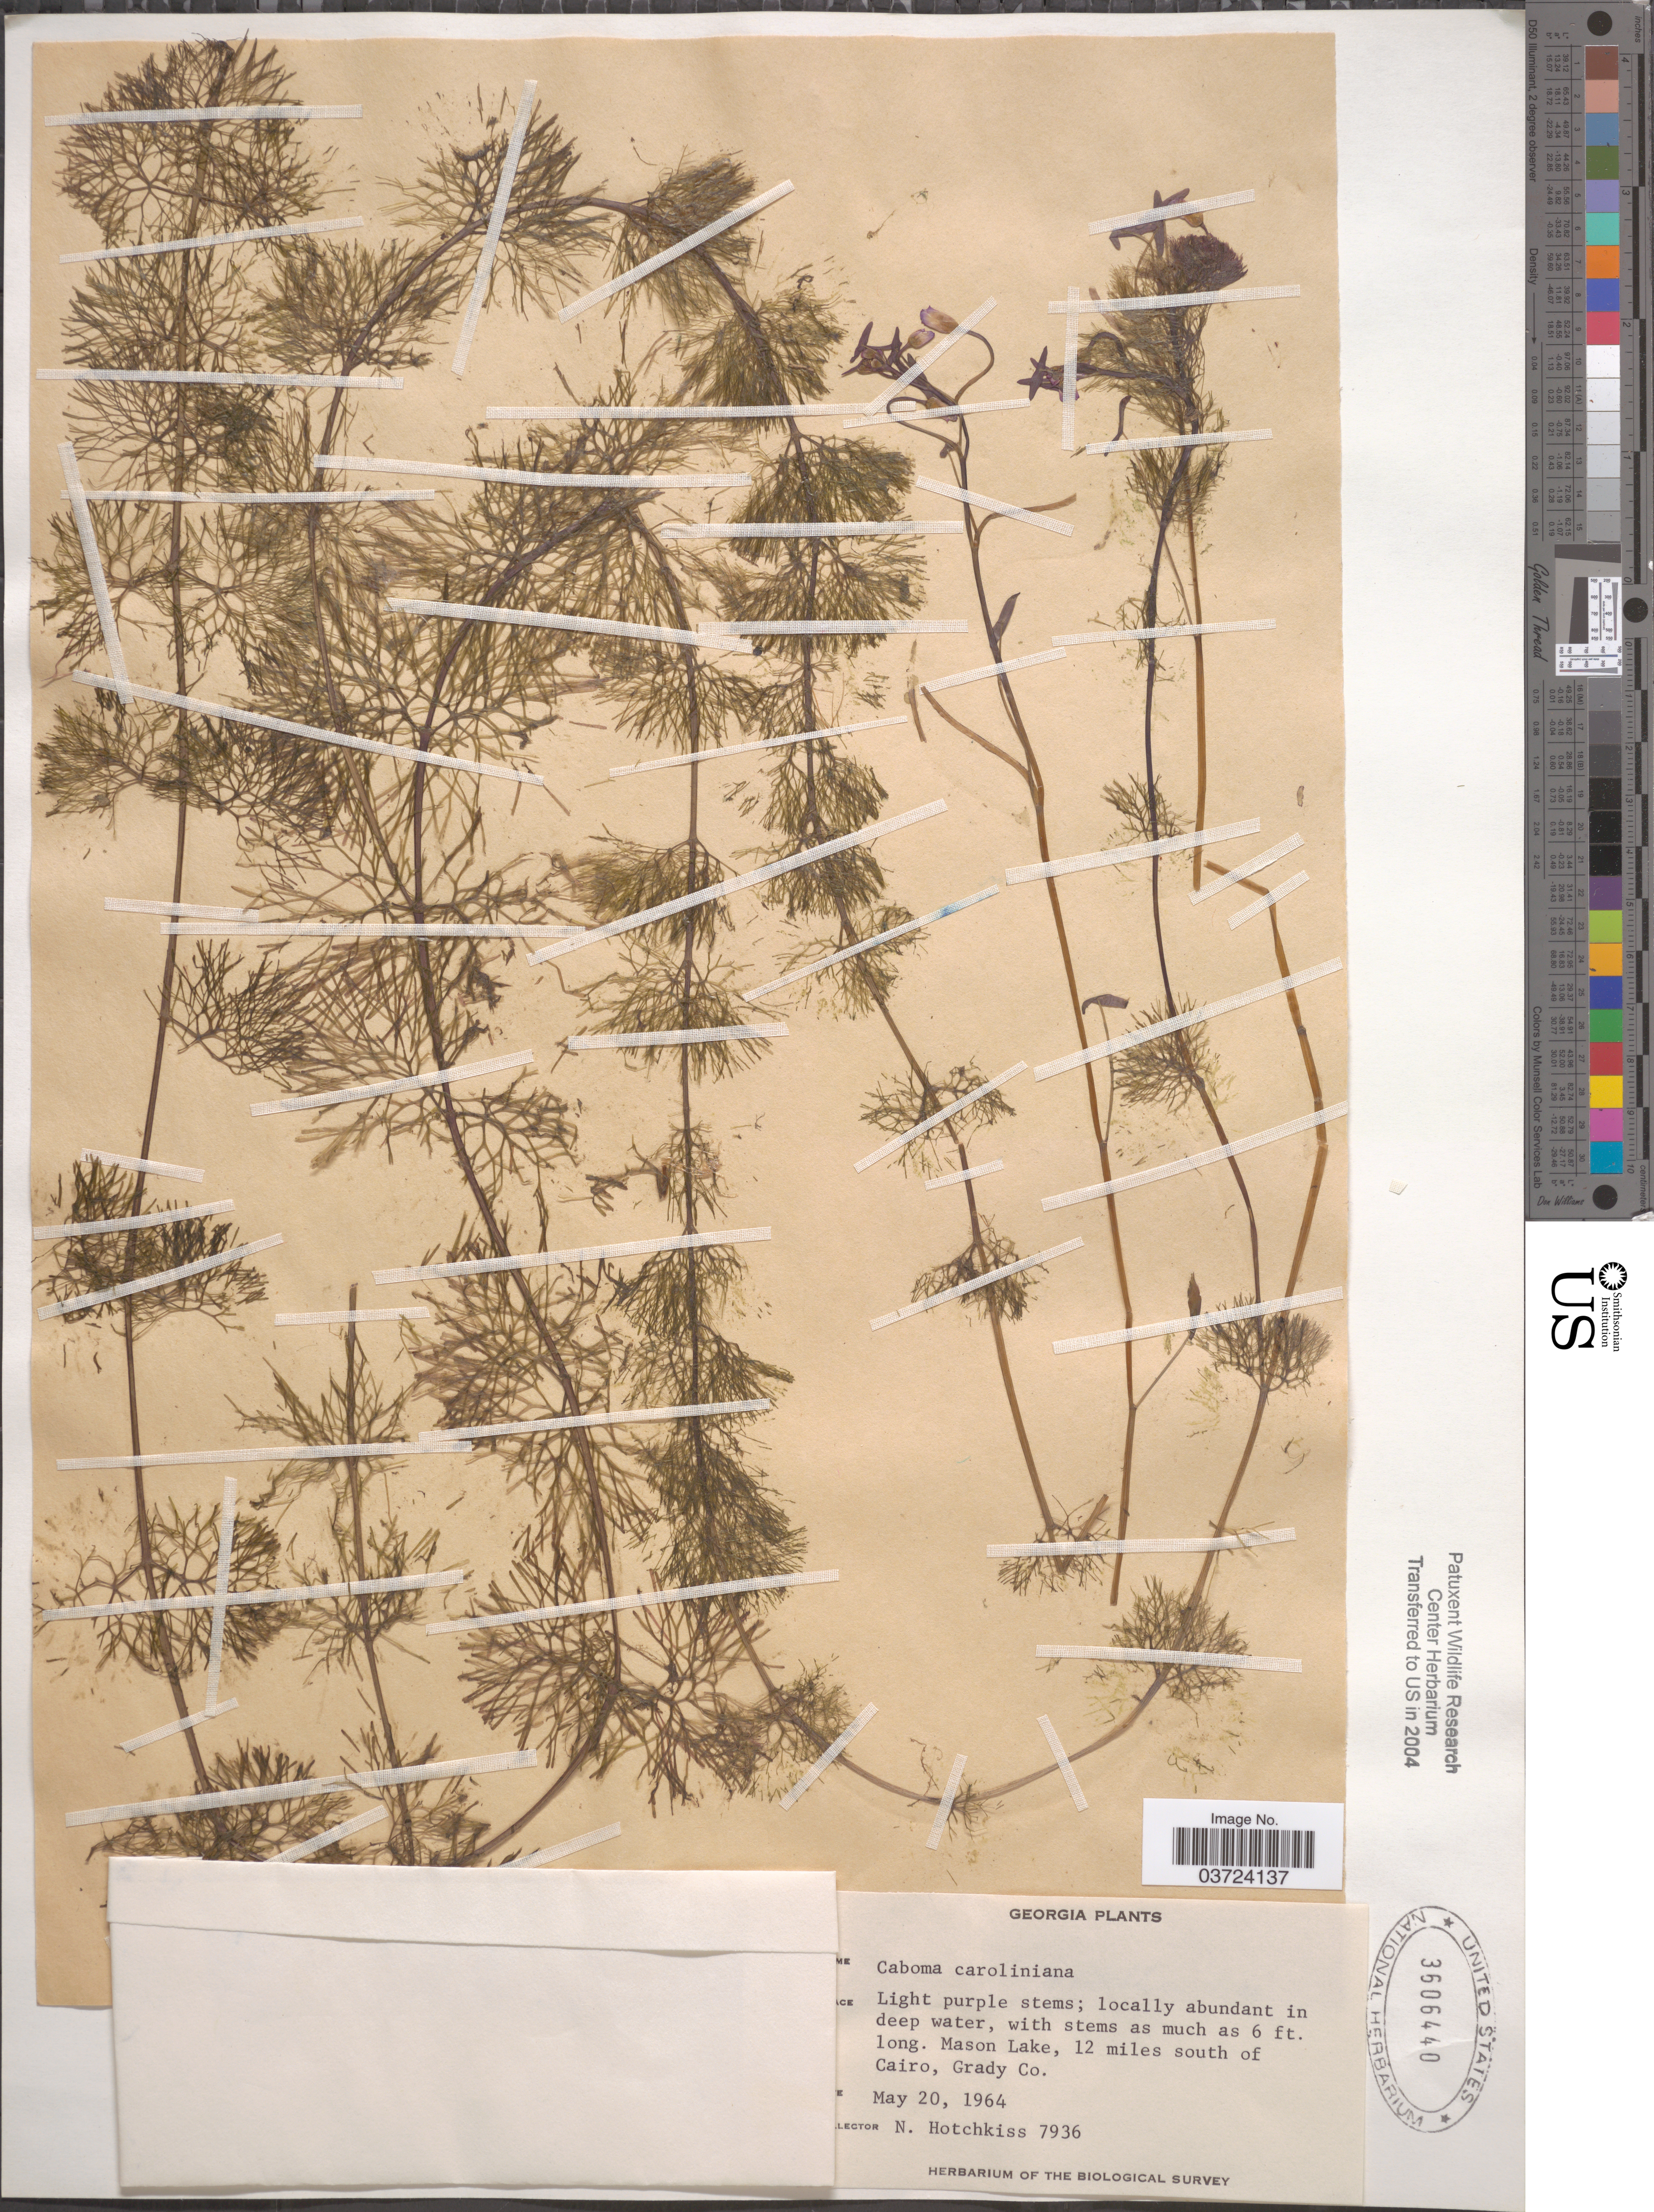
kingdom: Plantae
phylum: Tracheophyta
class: Magnoliopsida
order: Nymphaeales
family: Cabombaceae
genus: Cabomba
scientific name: Cabomba caroliniana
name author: A. Gray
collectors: N. Hotchkiss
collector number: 7936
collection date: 1964-05-20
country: United States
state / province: Georgia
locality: Mason Lake, 12 miles south of Cairo, Grady Co.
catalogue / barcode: US 3606440